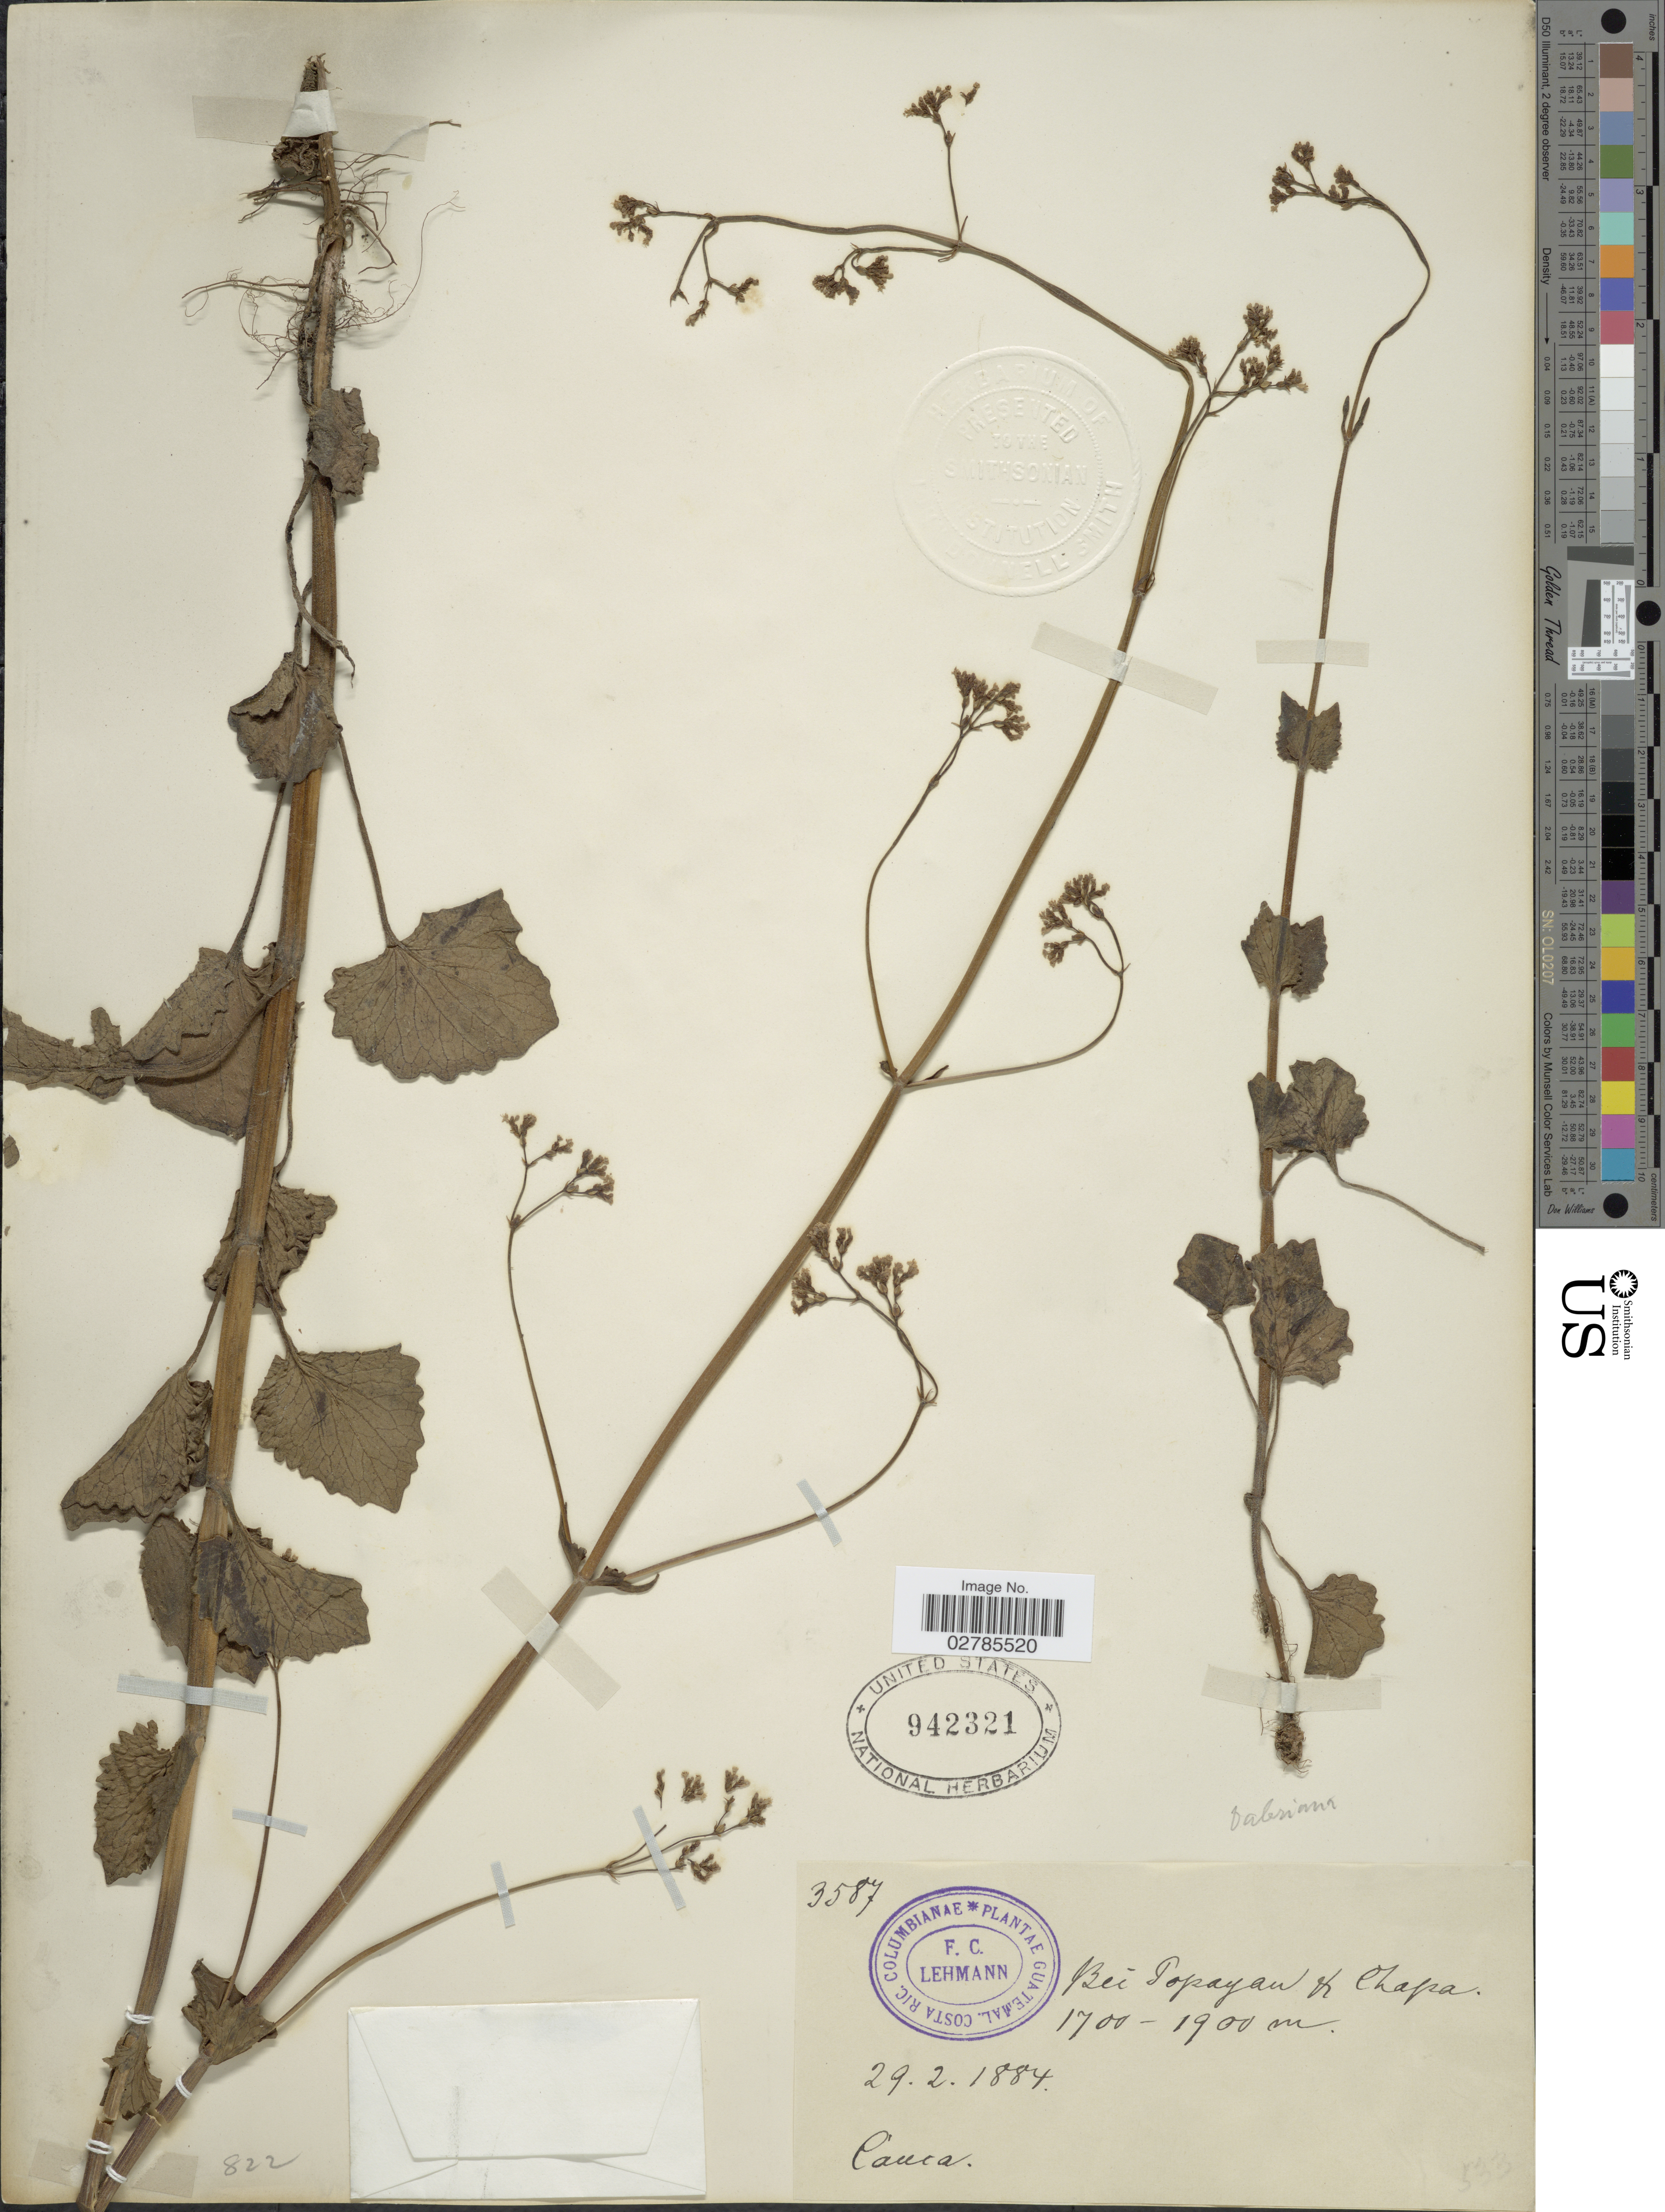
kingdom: Plantae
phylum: Tracheophyta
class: Magnoliopsida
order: Dipsacales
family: Caprifoliaceae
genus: Valeriana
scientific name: Valeriana urticaefolia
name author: Kunth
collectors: F. C. Lehmann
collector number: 3587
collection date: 1884-02-29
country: Colombia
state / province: Cauca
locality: Bei Popayan & Chapa.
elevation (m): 1700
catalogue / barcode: US 942321